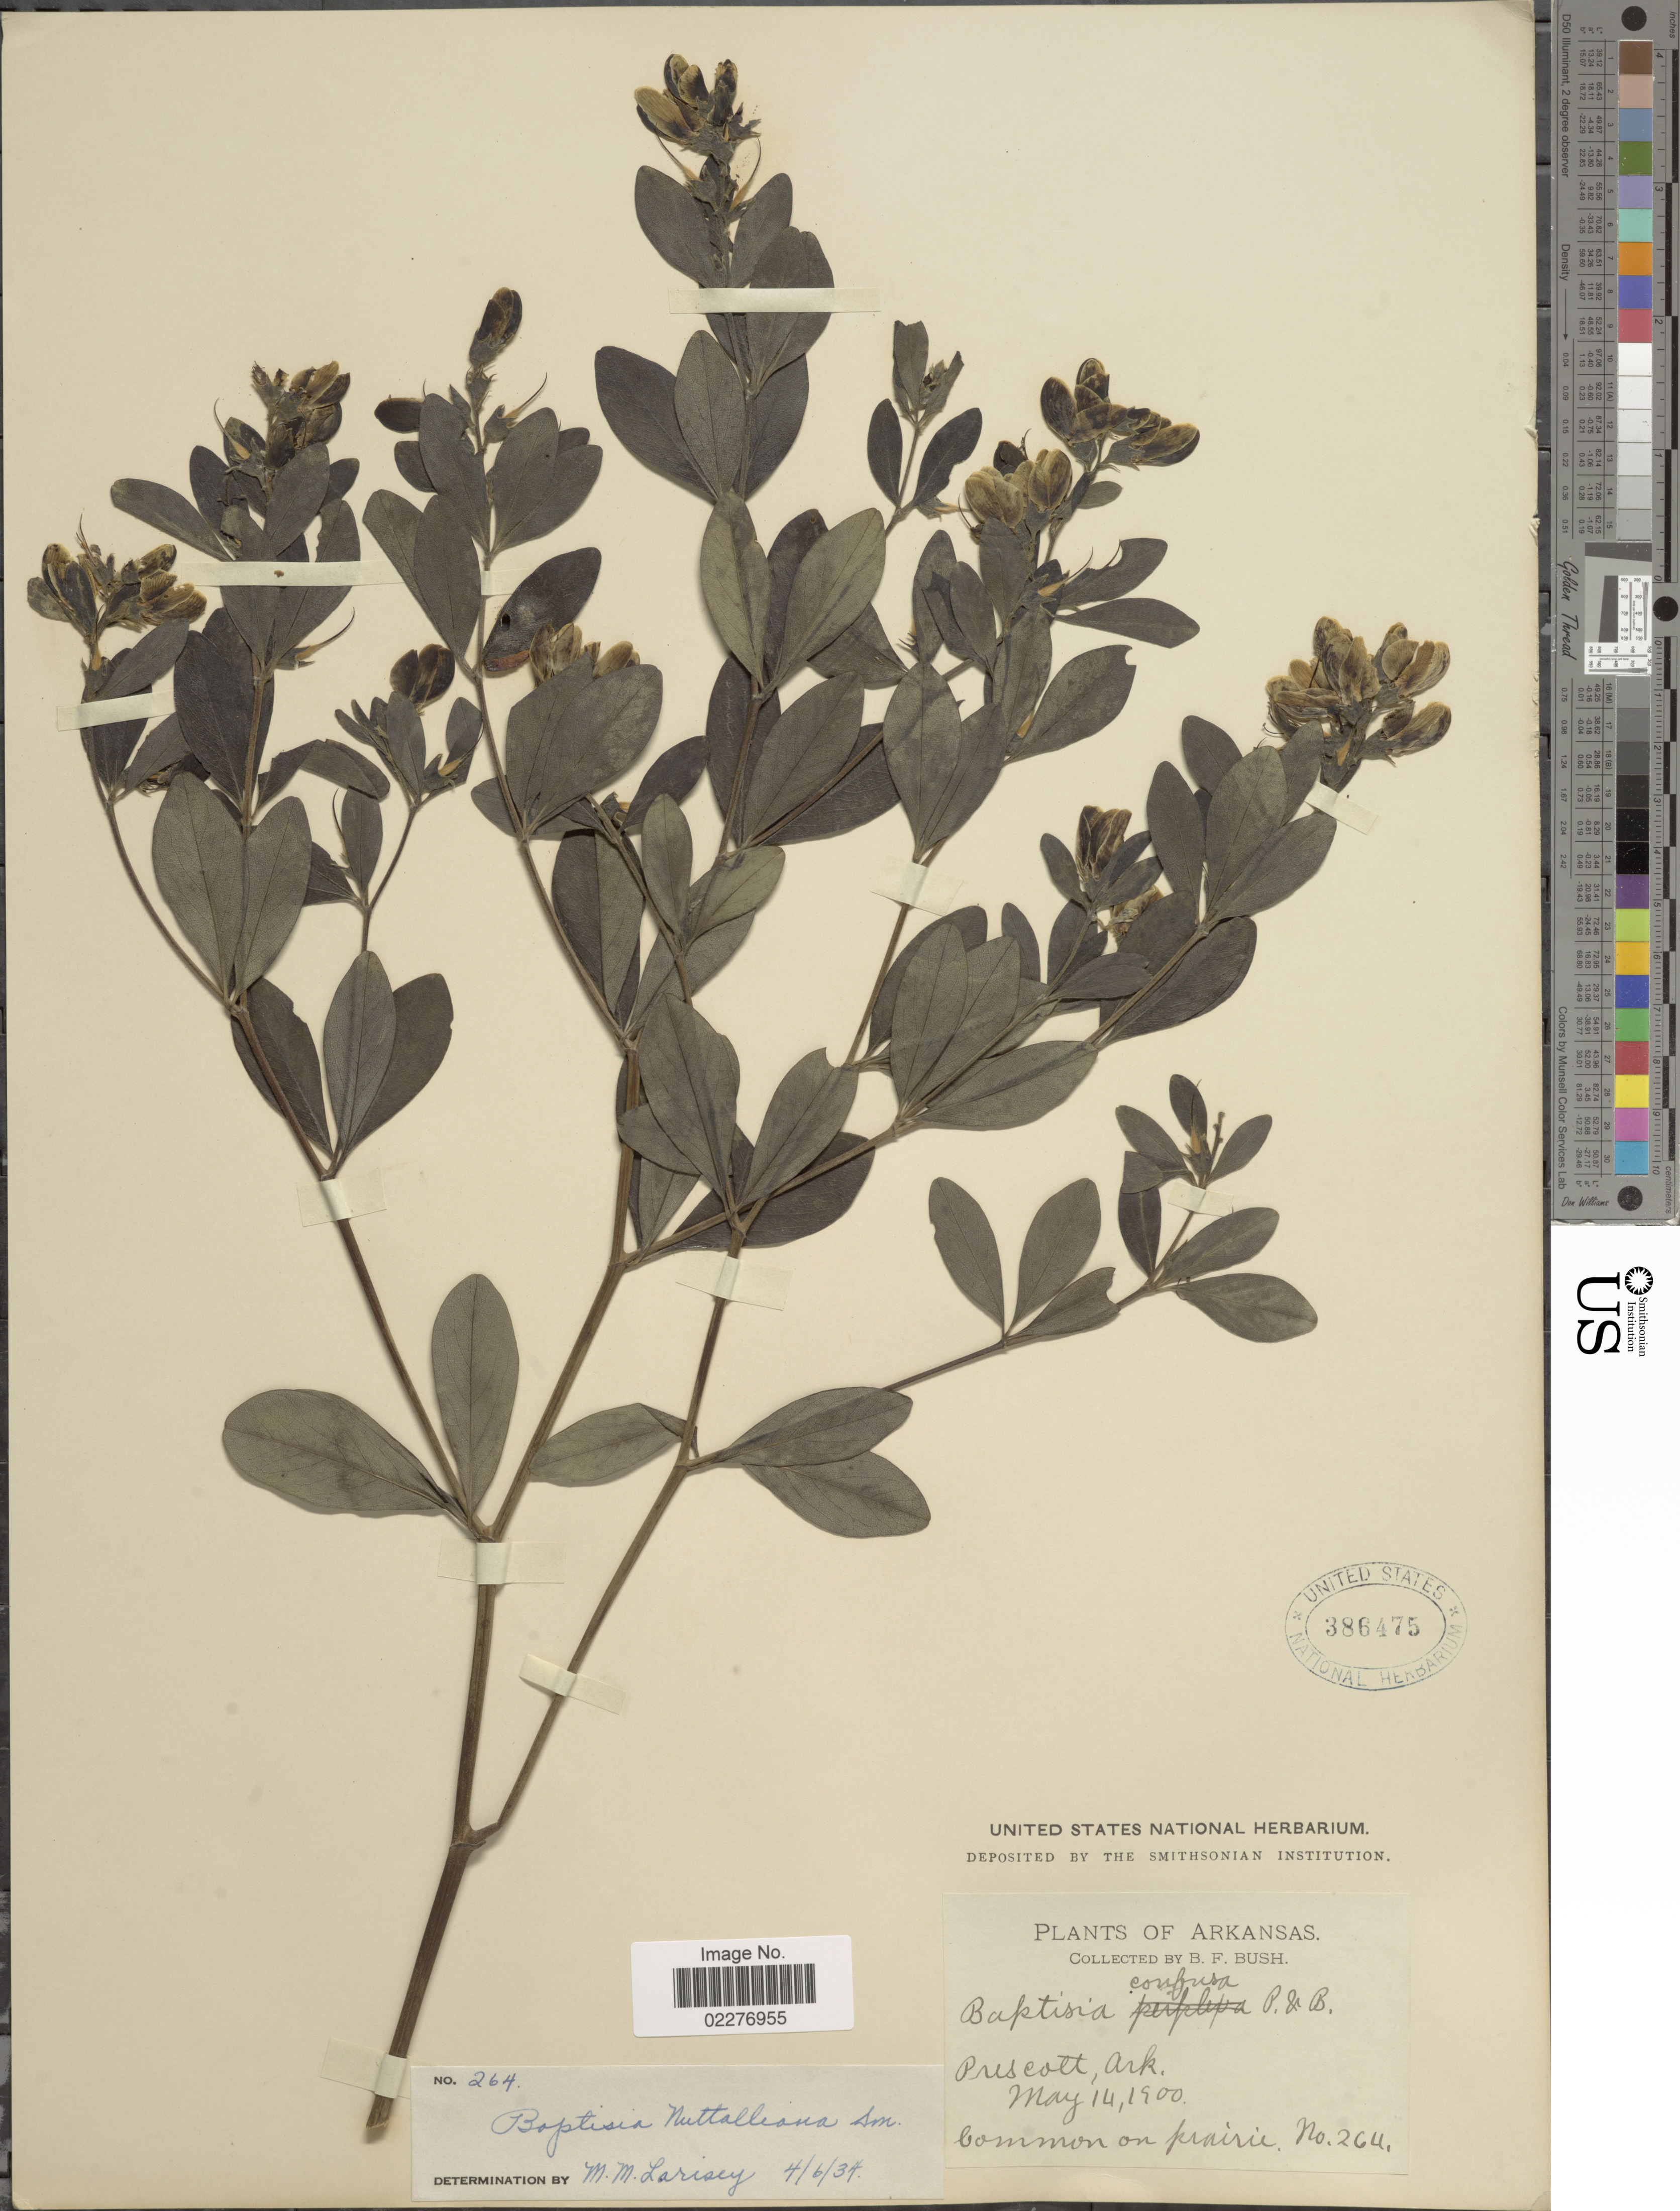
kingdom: Plantae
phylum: Tracheophyta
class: Magnoliopsida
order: Fabales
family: Fabaceae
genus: Baptisia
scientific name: Baptisia nuttalliana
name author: Small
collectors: B. F. Bush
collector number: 264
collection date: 1900-05-14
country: United States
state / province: Arkansas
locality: Precott, Common on prairie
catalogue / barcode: US 386475